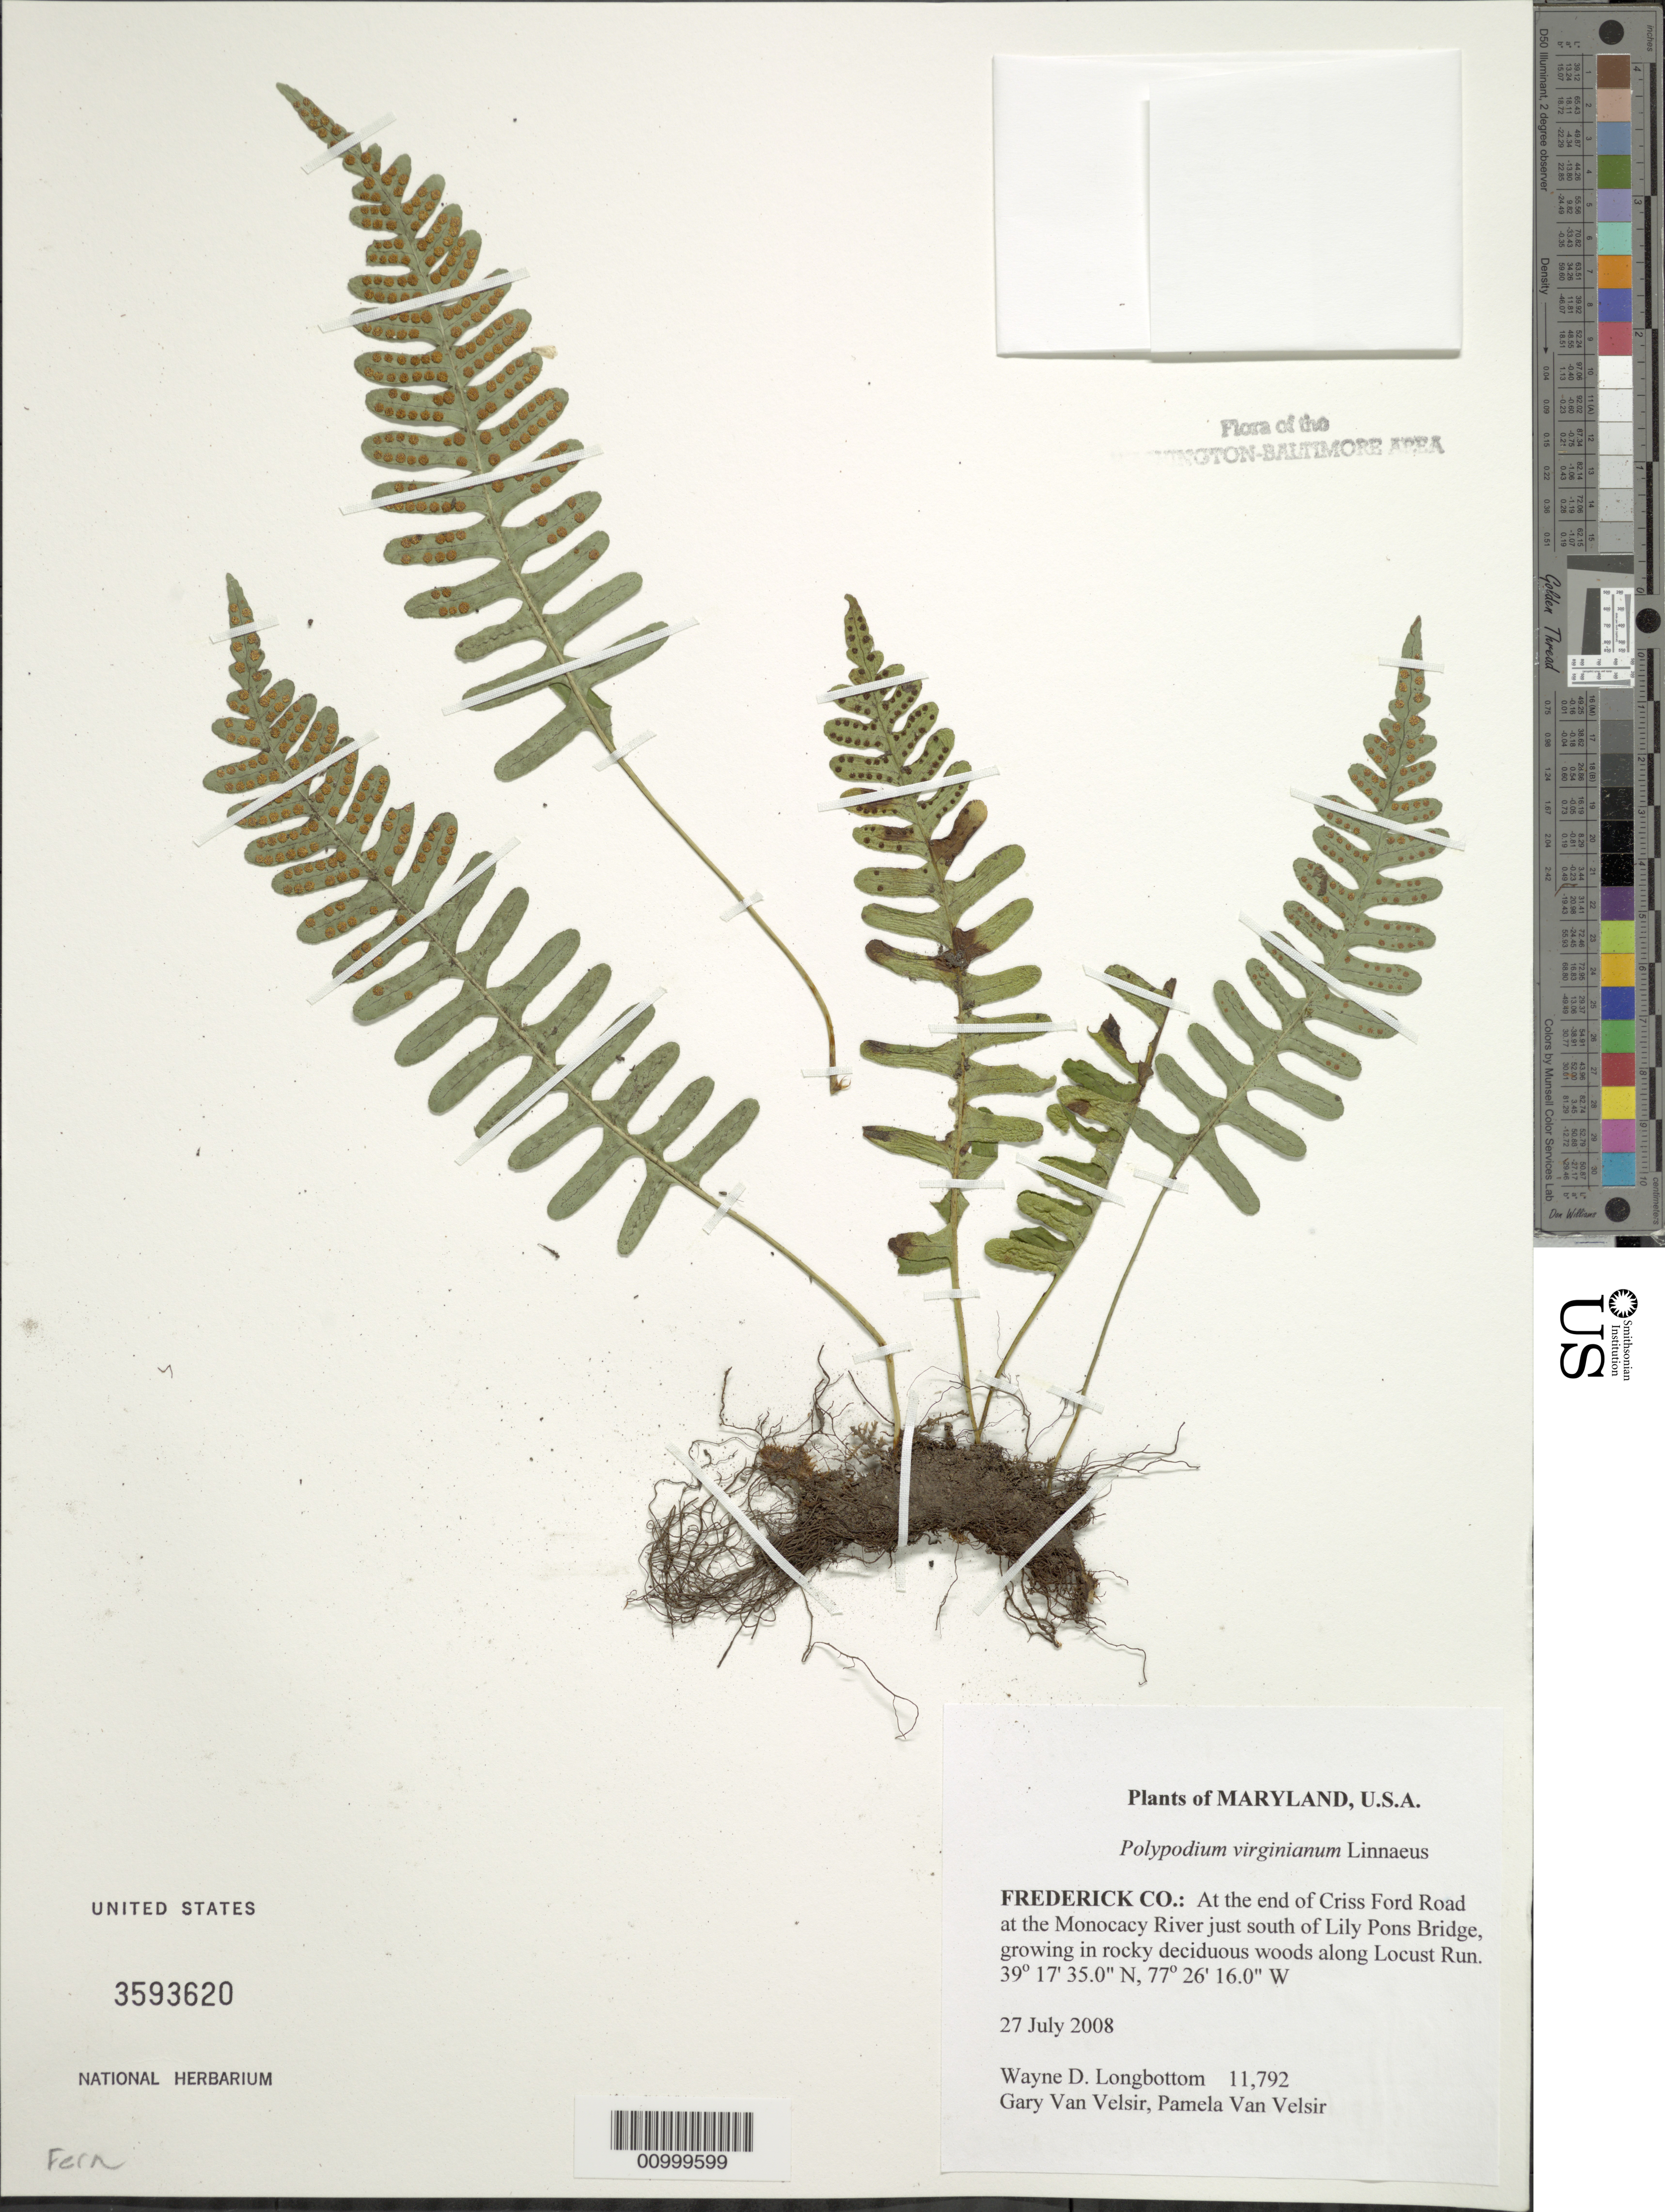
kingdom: Plantae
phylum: Tracheophyta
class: Polypodiopsida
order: Polypodiales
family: Polypodiaceae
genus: Polypodium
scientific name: Polypodium virginianum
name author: L.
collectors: W. D. Longbottom, G. Van Velsir & P. Van Velsir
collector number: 11792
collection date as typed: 27 July 2008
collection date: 2008-07-27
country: United States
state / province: Maryland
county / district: Frederick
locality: At the end of Criss Ford Road at the Monocacy River just south of Lily Pons Bridge, along Locust Run.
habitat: growing in rocky deciduous woods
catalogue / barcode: US 3593620